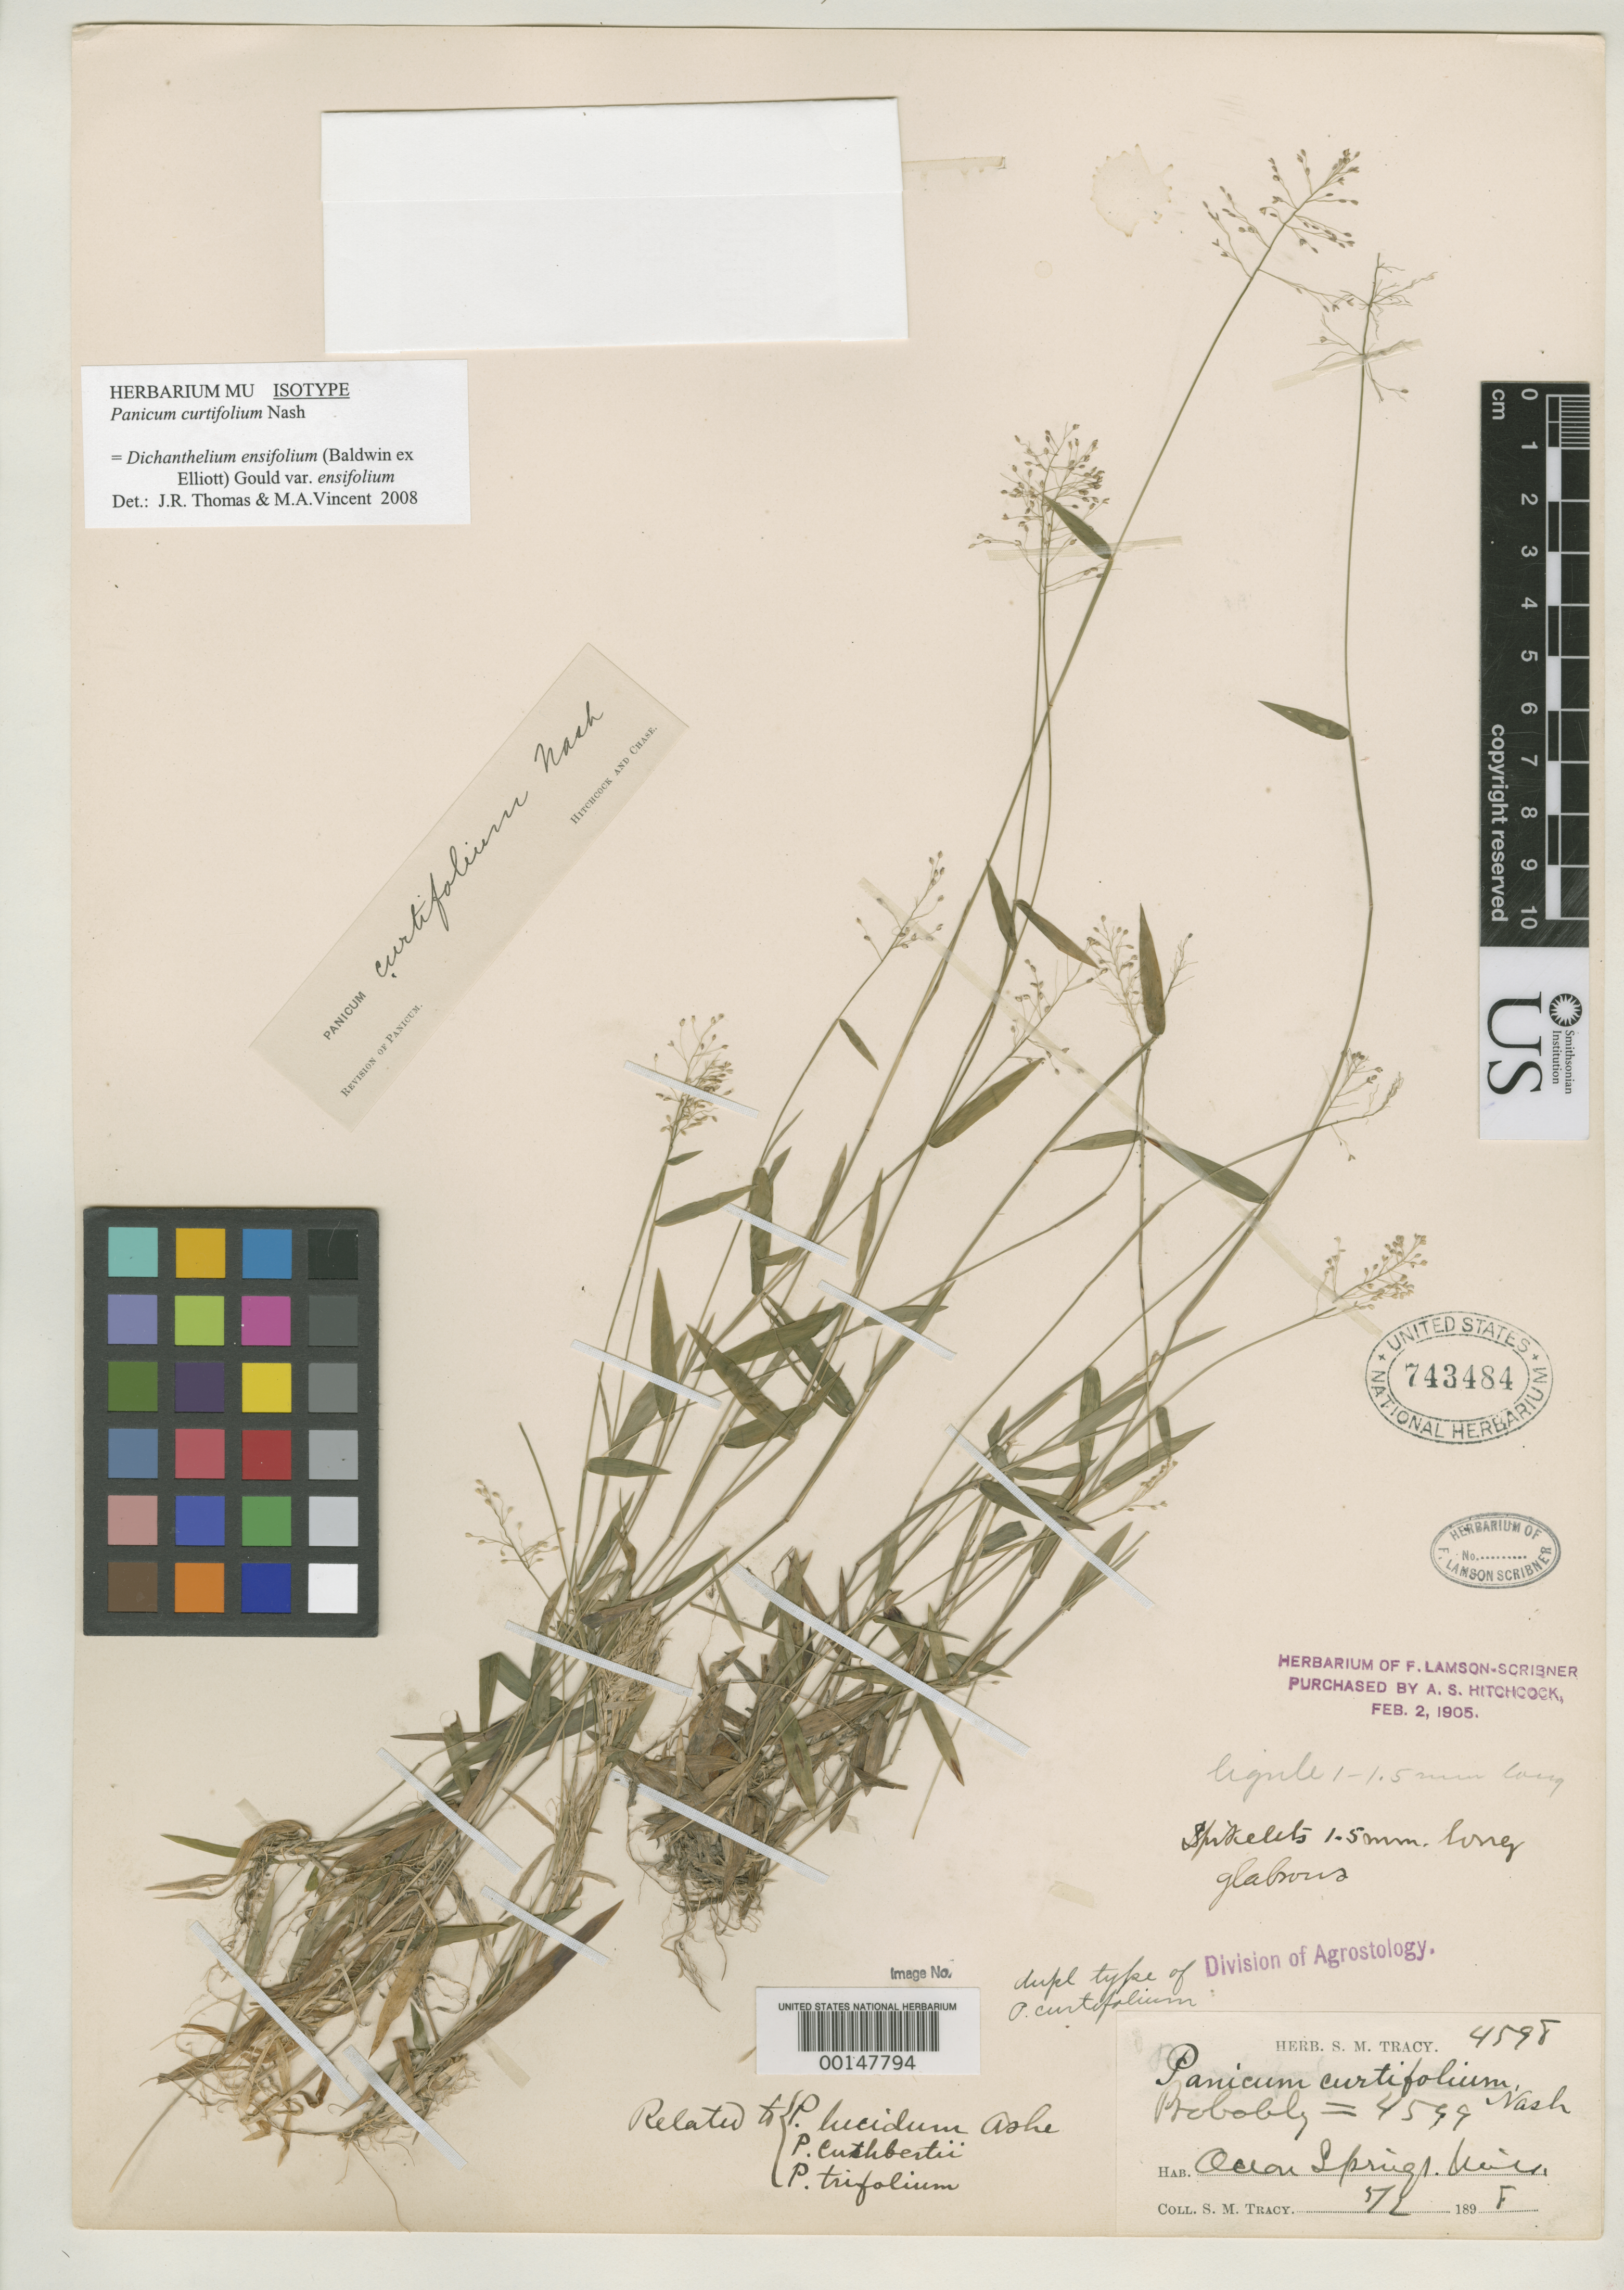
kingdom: Plantae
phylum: Tracheophyta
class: Liliopsida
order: Poales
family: Poaceae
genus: Panicum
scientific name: Panicum curtifolium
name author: Nash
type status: Isotype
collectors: S. M. Tracy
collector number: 4598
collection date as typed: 02 May 1898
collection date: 1898-05-02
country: United States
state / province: Mississippi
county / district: Jackson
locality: Ocean Springs.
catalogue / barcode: US 743484